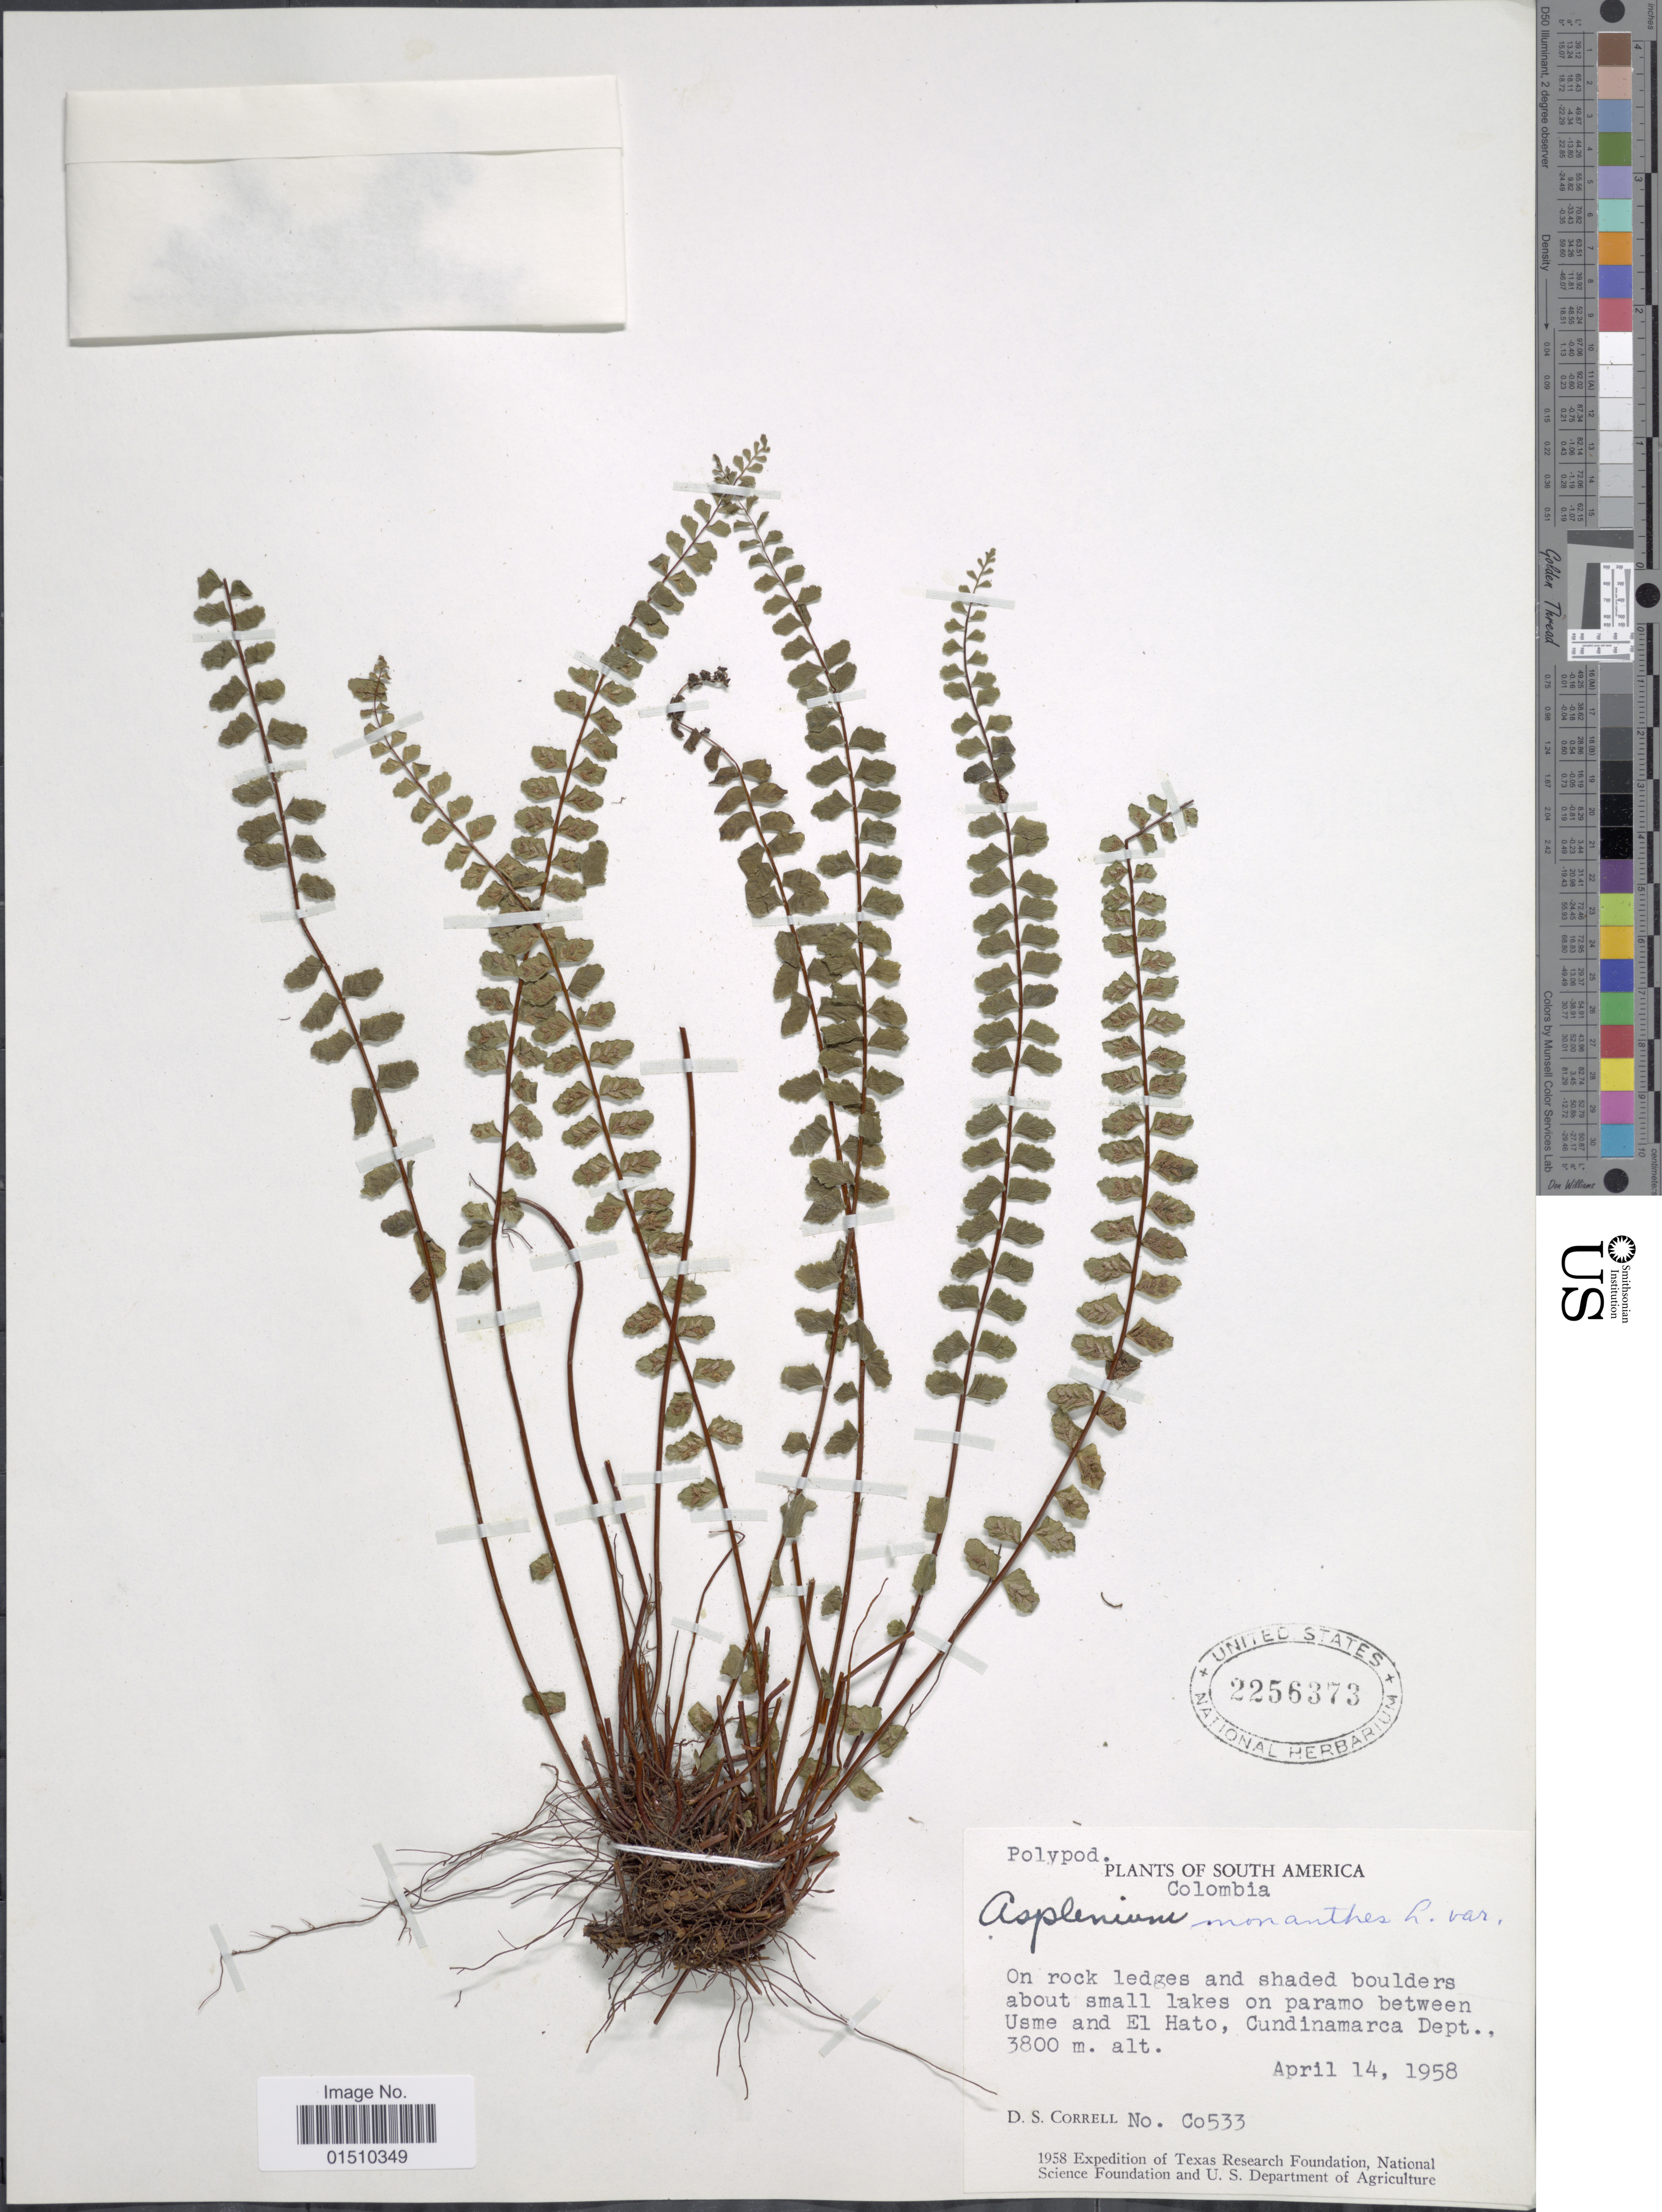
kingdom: Plantae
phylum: Tracheophyta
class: Polypodiopsida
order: Polypodiales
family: Aspleniaceae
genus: Asplenium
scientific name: Asplenium castaneum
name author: Schltdl. & Cham.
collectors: D. S. Correll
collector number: Co533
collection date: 1958-04-14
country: Colombia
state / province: Cundinamarca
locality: South America, Colombia, between Usme and El Hato, Cundinamarca Dept.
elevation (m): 3800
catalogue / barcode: US 2256373